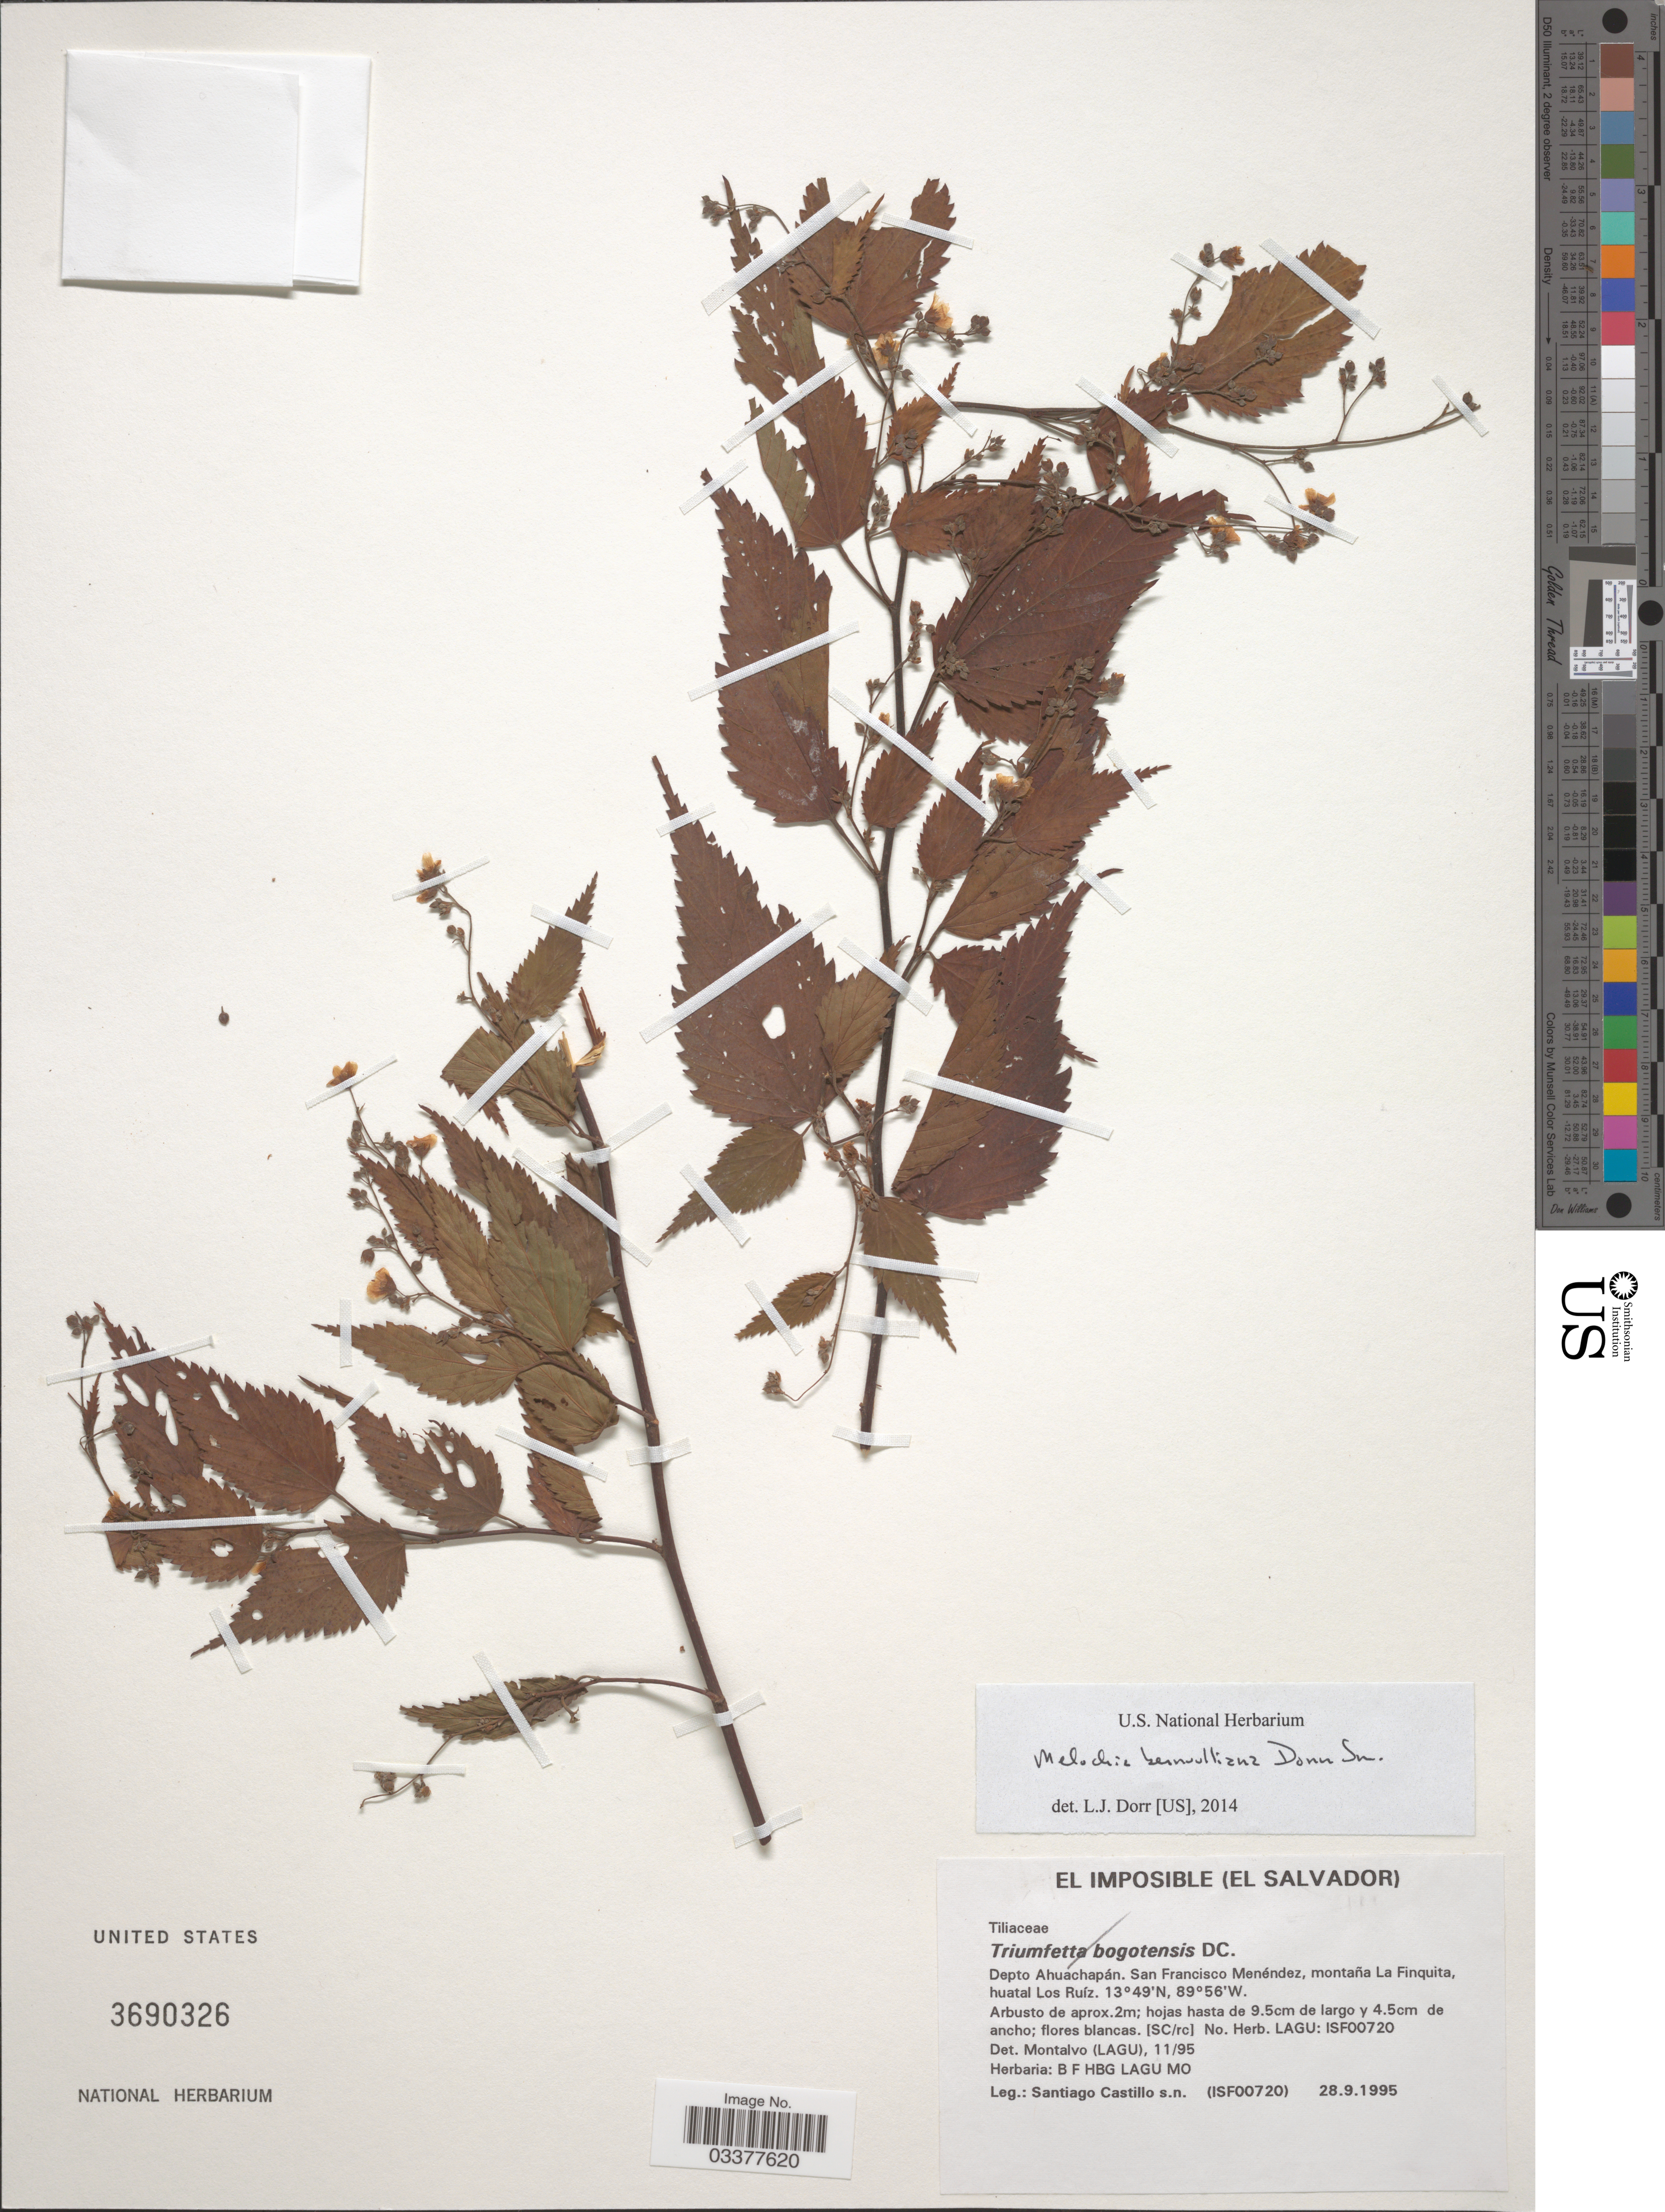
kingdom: Plantae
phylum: Tracheophyta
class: Magnoliopsida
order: Malvales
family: Malvaceae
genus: Melochia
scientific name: Melochia bernoulliana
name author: Donn. Sm.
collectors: S. Castillo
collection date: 1995-09-28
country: El Salvador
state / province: Ahuachapan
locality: El Imposible (El Salvador). Depto Ahuachapán. San Francisco Menéndez, montaña La Finquita, huatal Los Ruíz.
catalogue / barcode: US 3690326